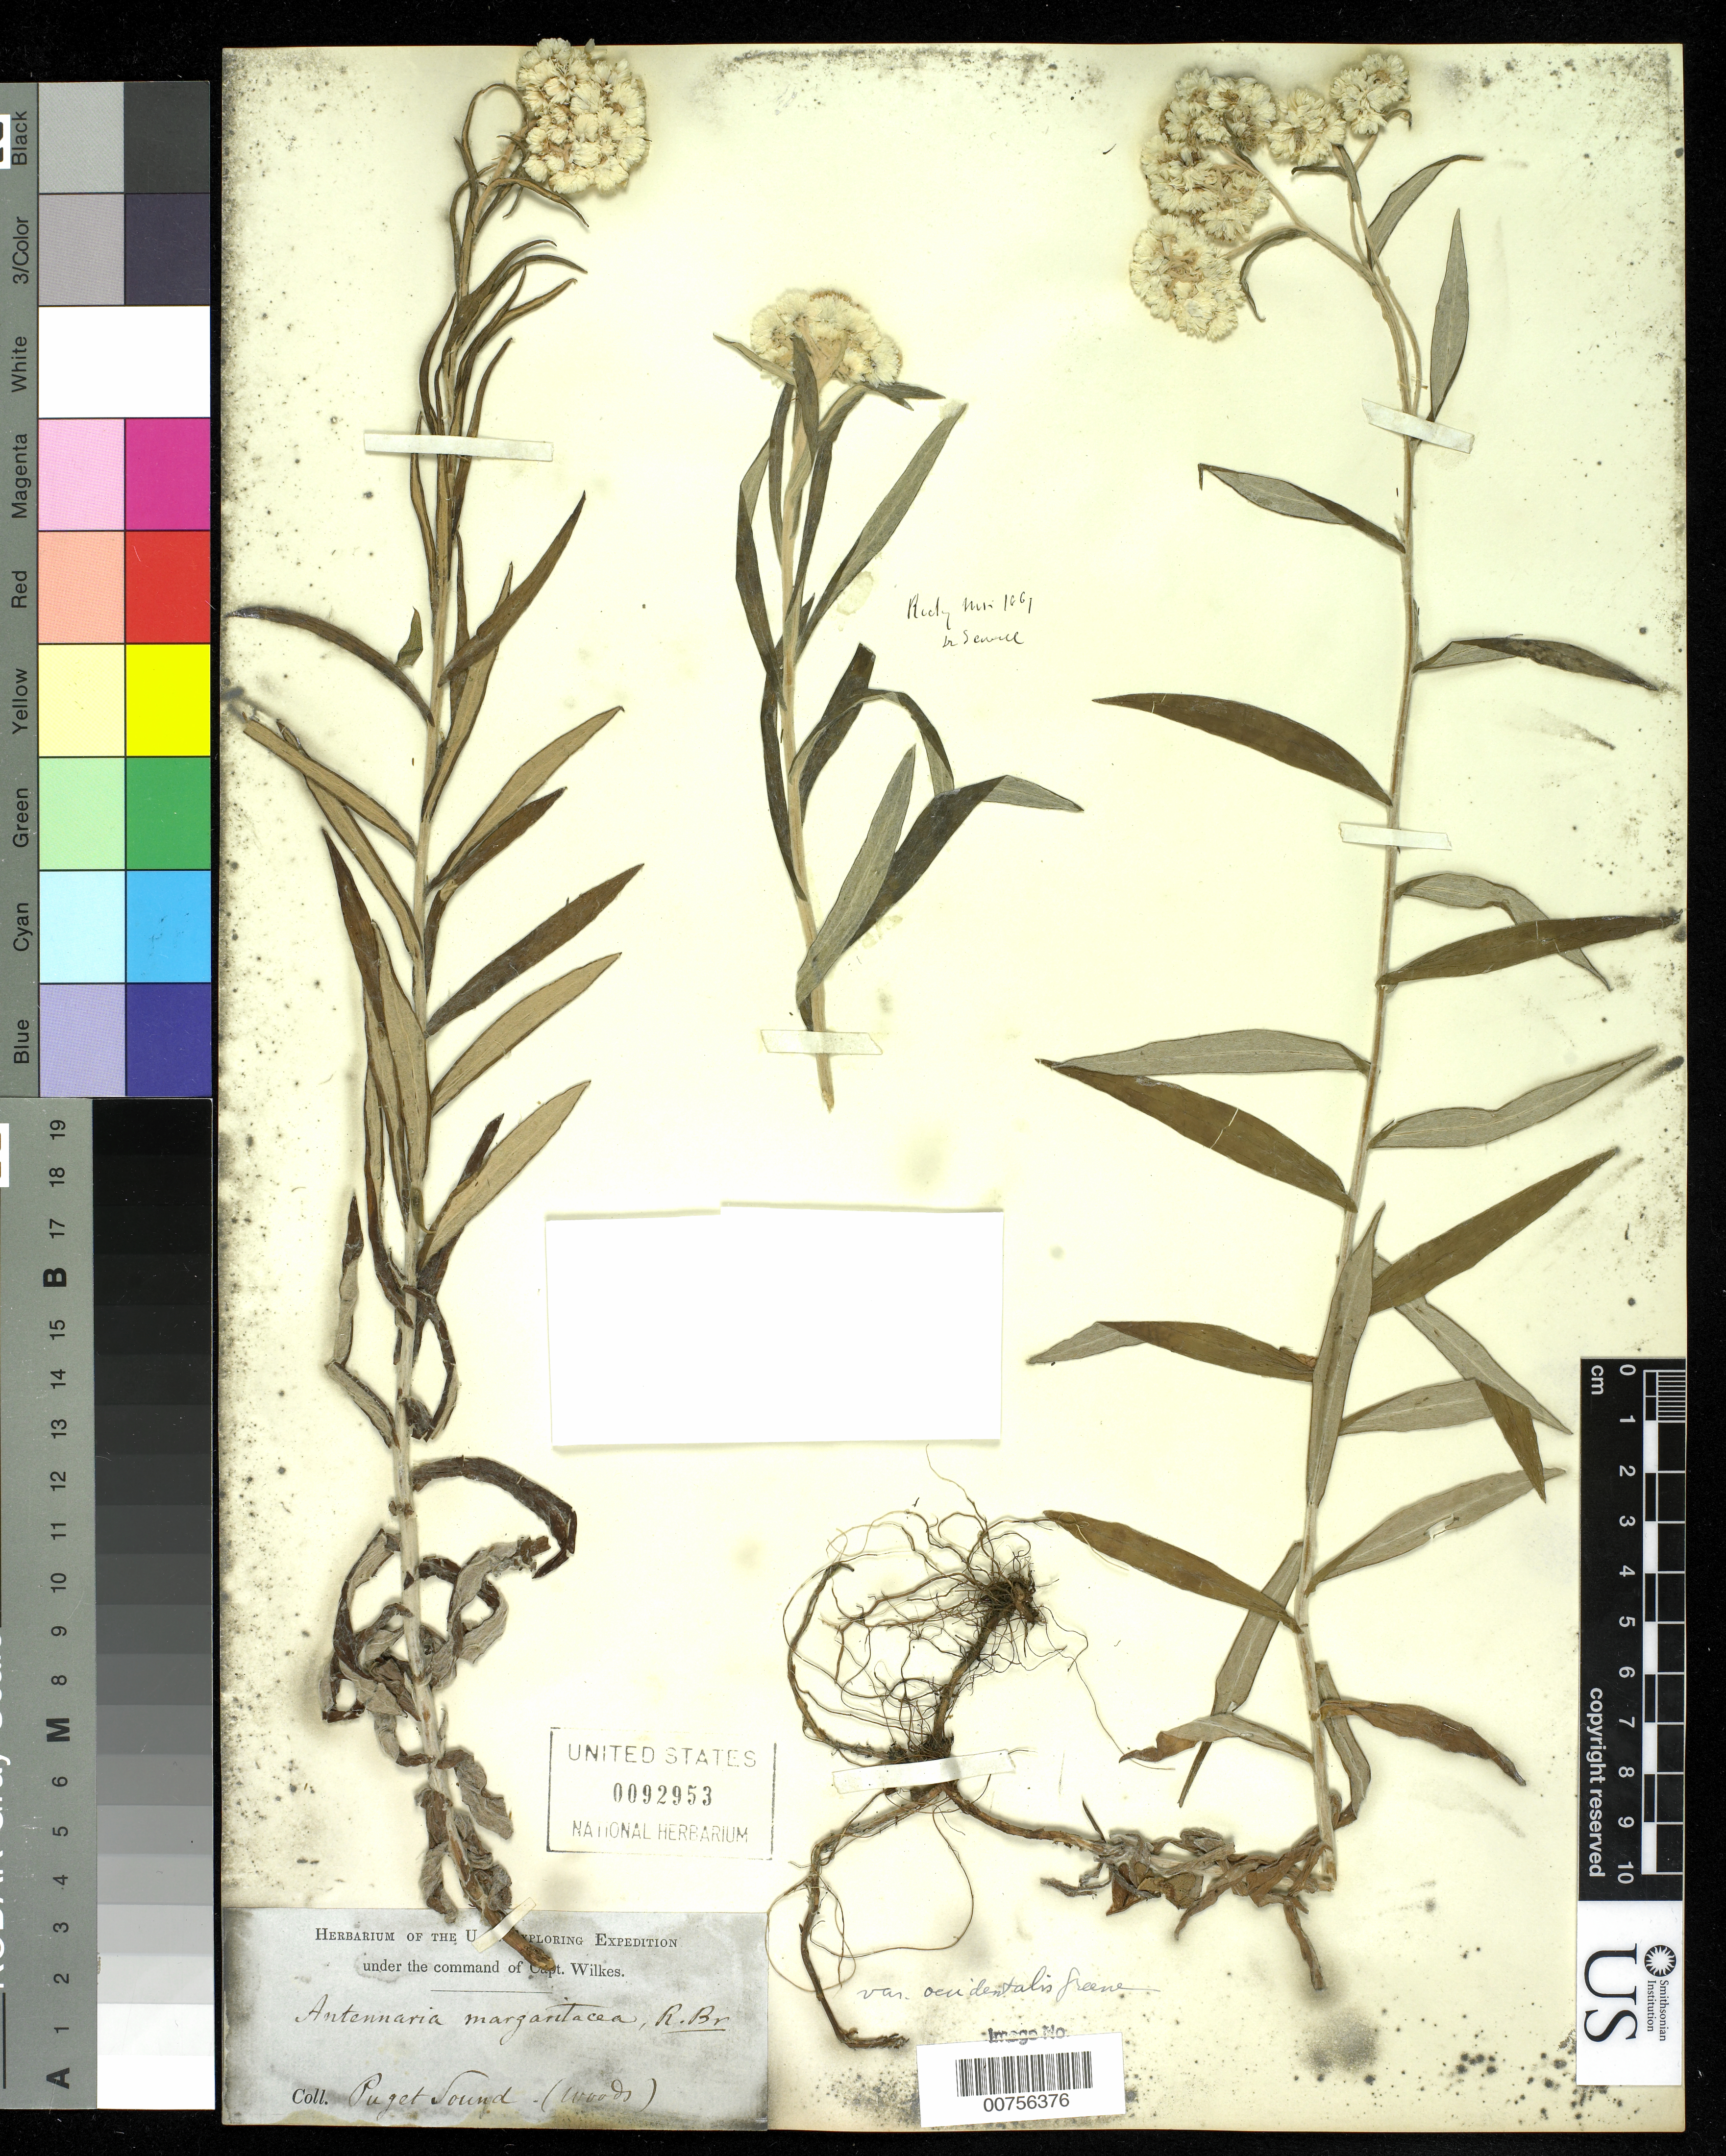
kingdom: Plantae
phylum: Tracheophyta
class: Magnoliopsida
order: Asterales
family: Asteraceae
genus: Antennaria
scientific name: Antennaria margaritacea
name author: (L.) DC.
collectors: Wilkes Explor. Exped.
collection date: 1838/1842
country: United States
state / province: Washington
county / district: King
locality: Puget Sound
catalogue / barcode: US 92953